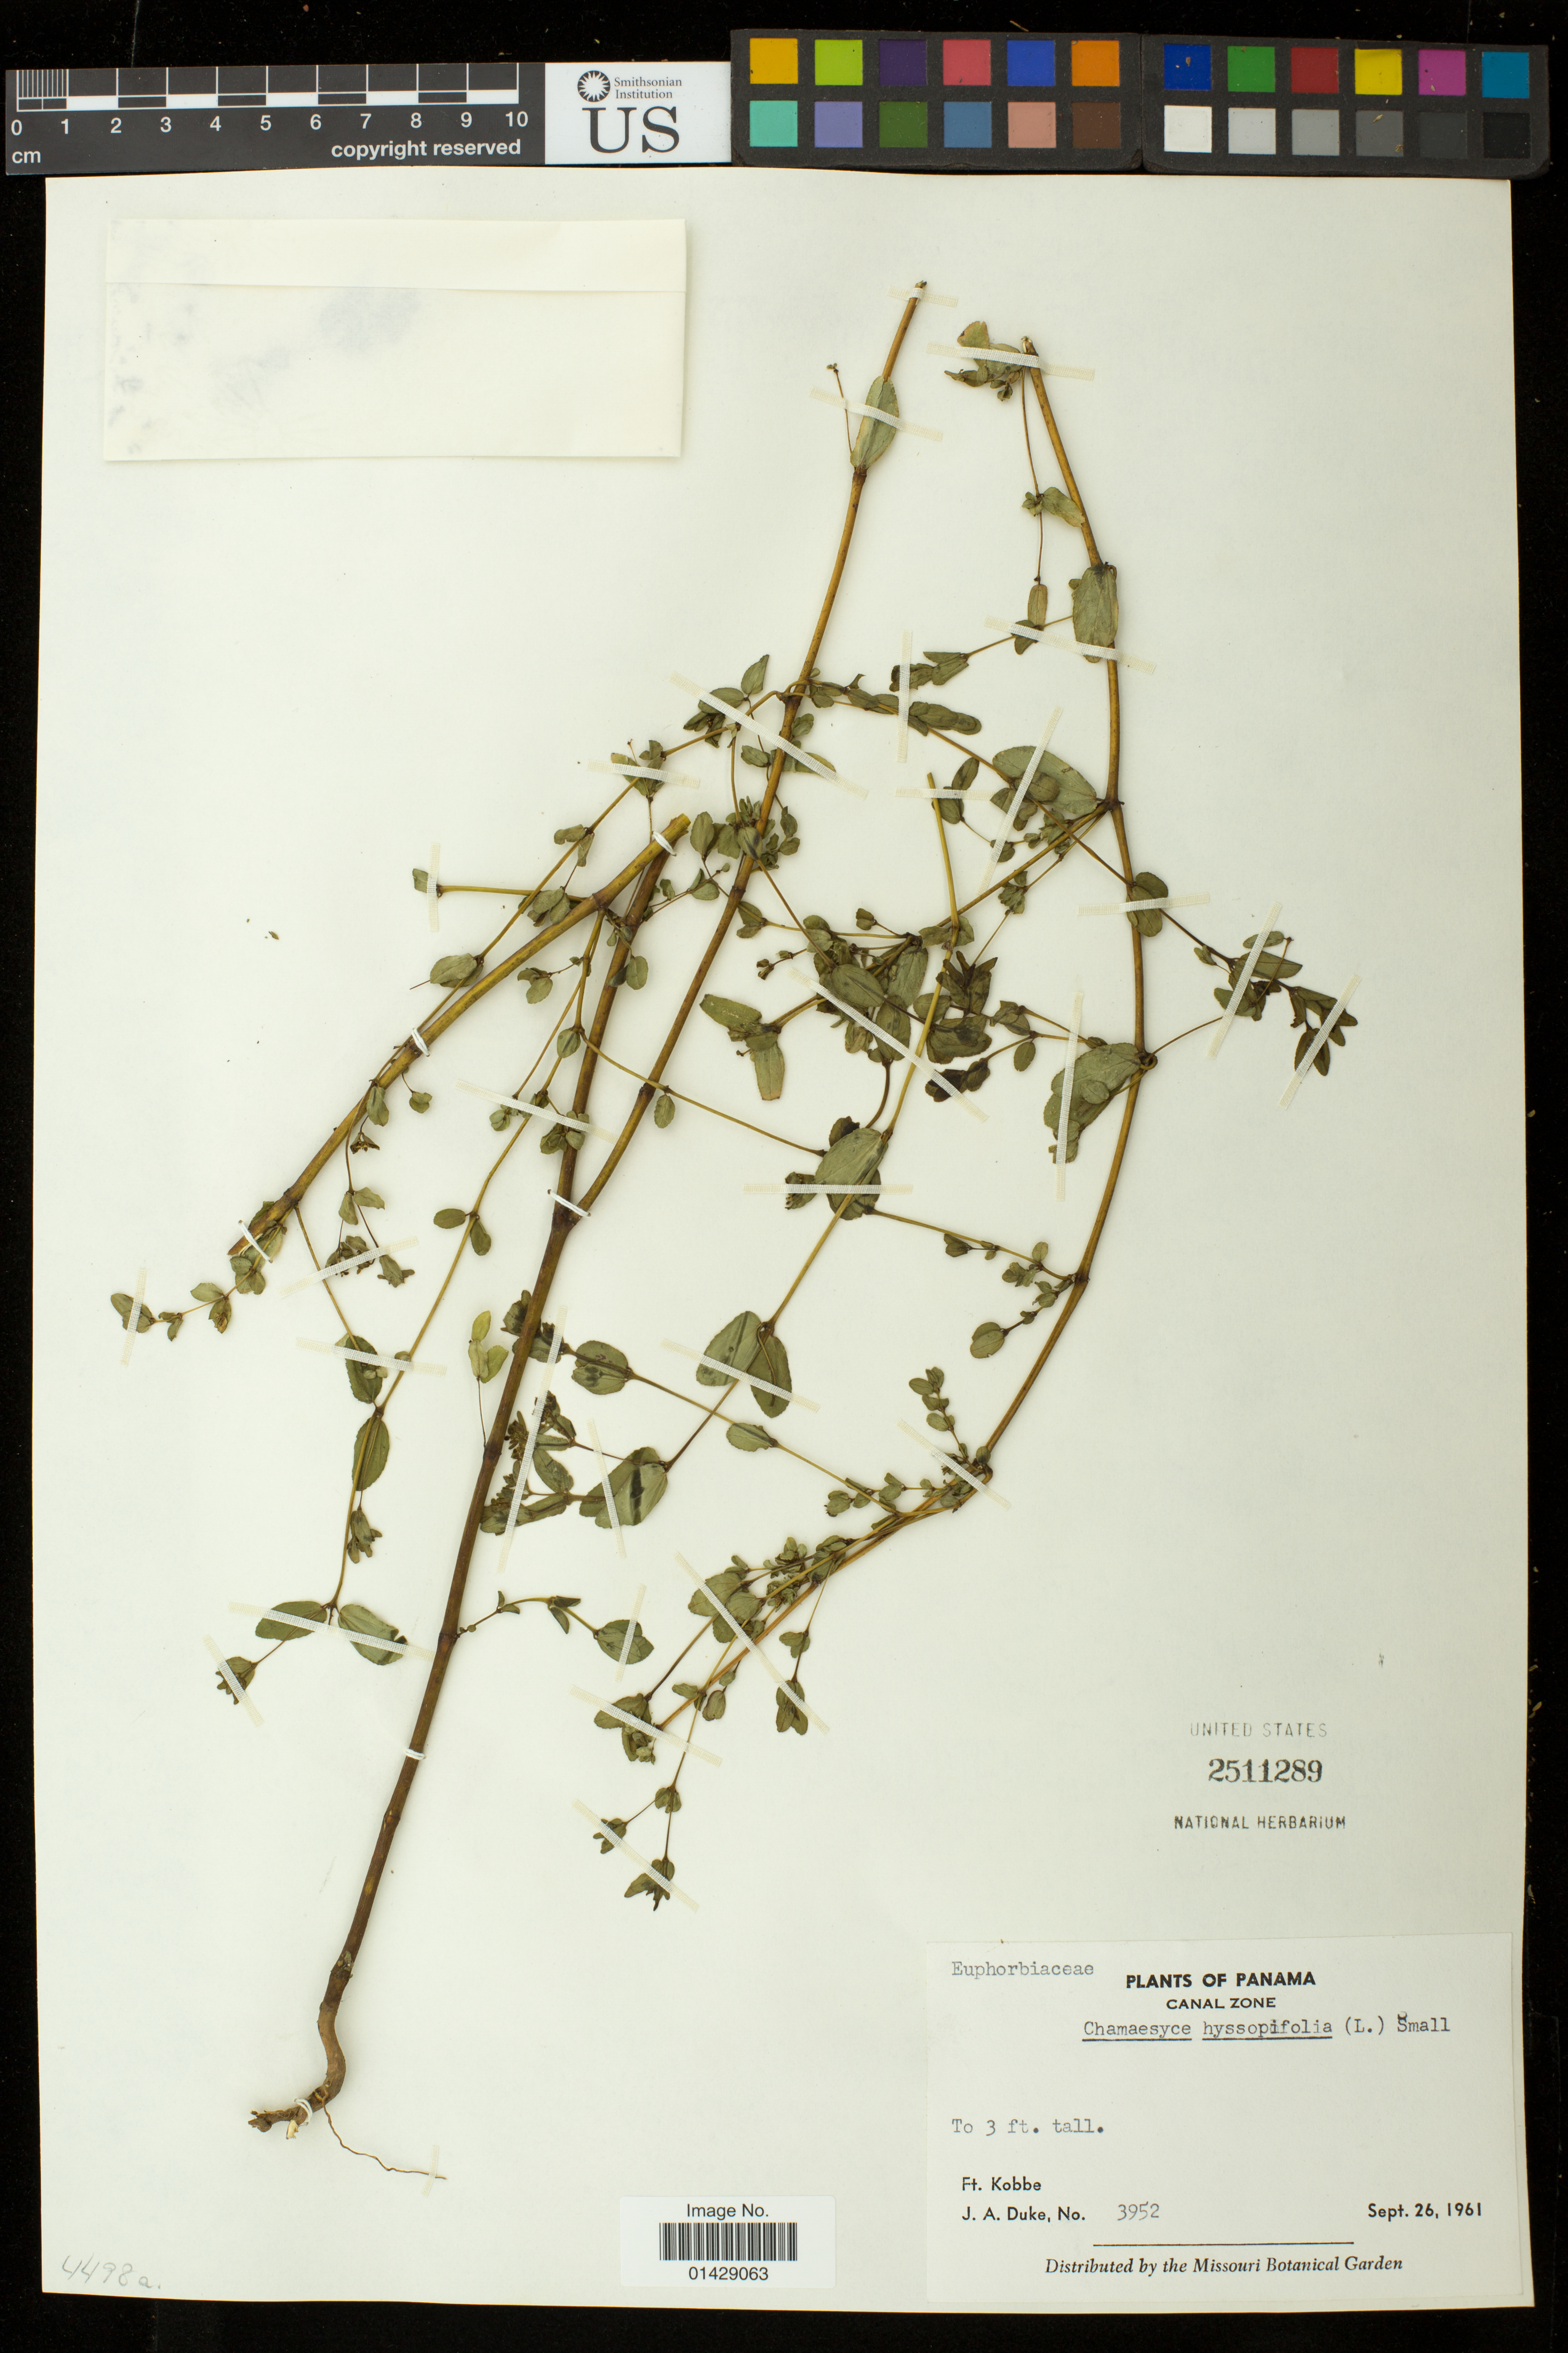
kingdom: Plantae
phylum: Tracheophyta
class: Magnoliopsida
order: Malpighiales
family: Euphorbiaceae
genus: Euphorbia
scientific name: Euphorbia hyssopifolia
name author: L.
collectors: J. A. Duke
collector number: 3952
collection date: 1961-09-26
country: Panama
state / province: Panamá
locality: Ft. Kobbe, Canal Zone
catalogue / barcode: US 2511289